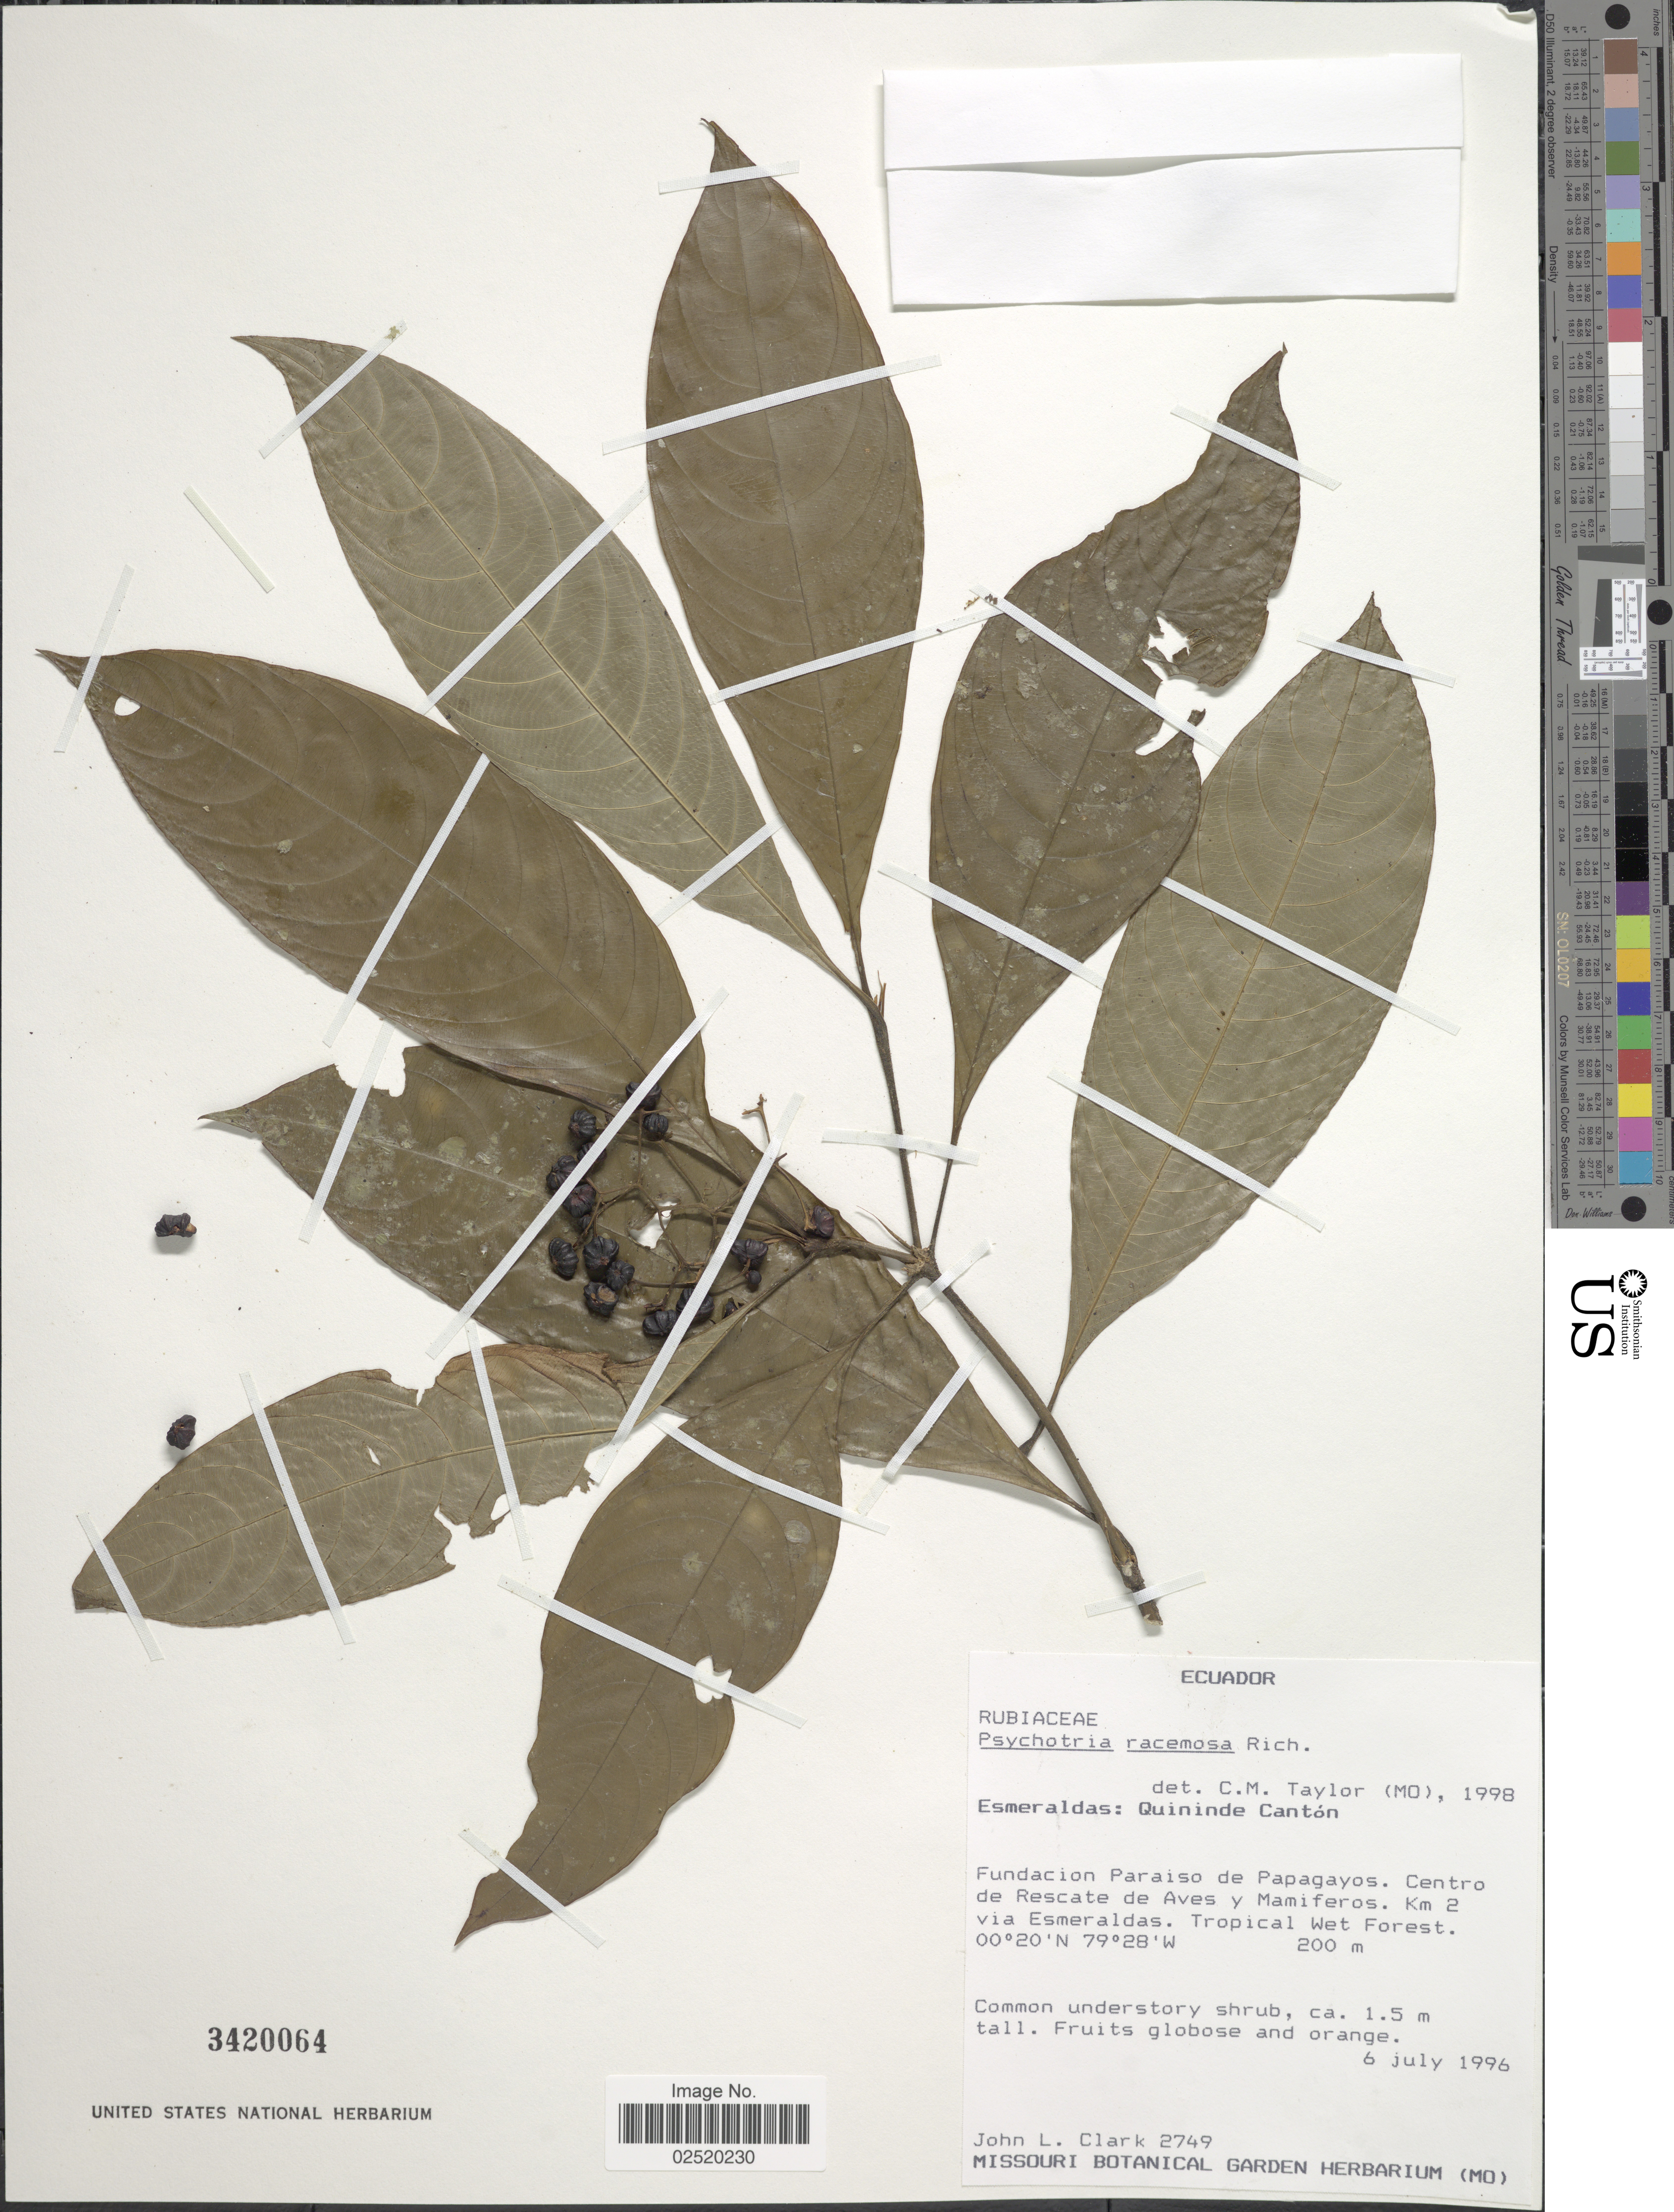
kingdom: Plantae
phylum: Tracheophyta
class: Magnoliopsida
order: Gentianales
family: Rubiaceae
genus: Psychotria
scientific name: Psychotria racemosa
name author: Rich.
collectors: J. L. Clark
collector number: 2749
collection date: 1996-07-06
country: Ecuador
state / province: Esmeraldas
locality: Esmeraldas: Quininde Canton, Fundacion Paraiso de Papagayos, Centro de Rescate de Aves y Mamiferos, Km 2 via Esmeraldas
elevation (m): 200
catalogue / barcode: US 3420064